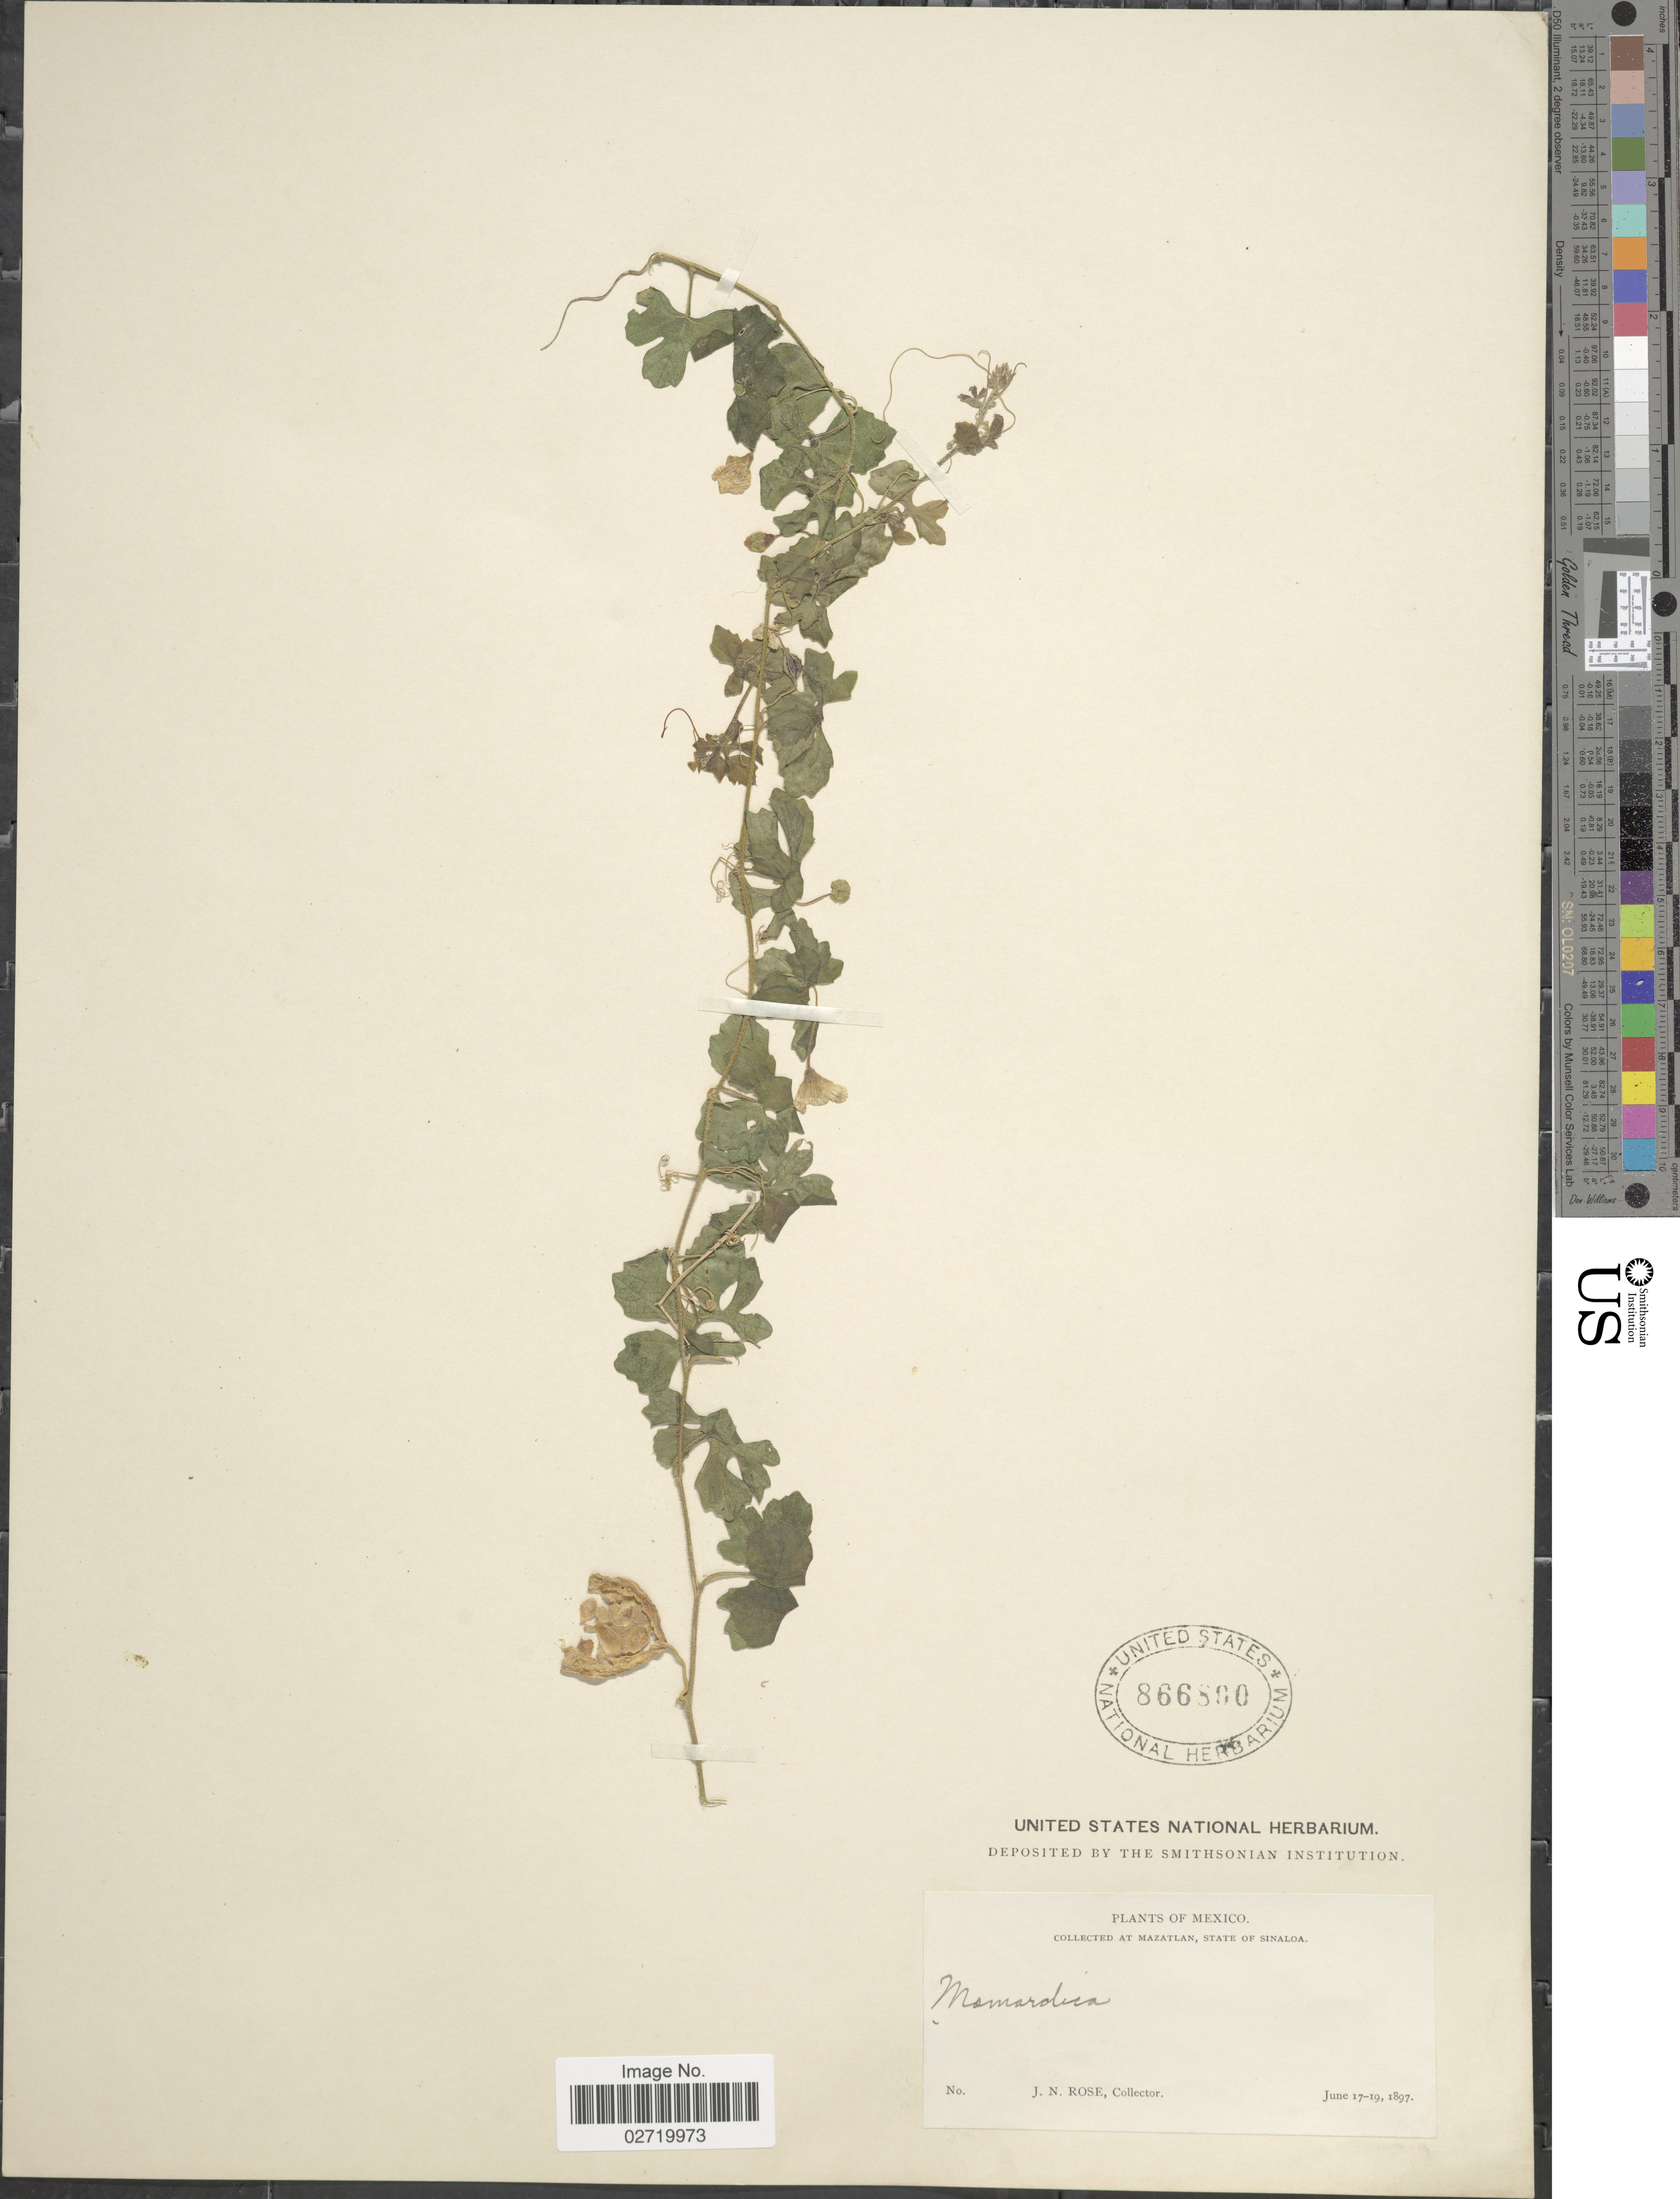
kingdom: Plantae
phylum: Tracheophyta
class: Magnoliopsida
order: Cucurbitales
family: Cucurbitaceae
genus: Momordica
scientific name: Momordica charantia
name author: L.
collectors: J. N. Rose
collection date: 1897-06-17/1897-06-19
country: Mexico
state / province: Sinaloa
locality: At Mazatlan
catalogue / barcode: US 866800